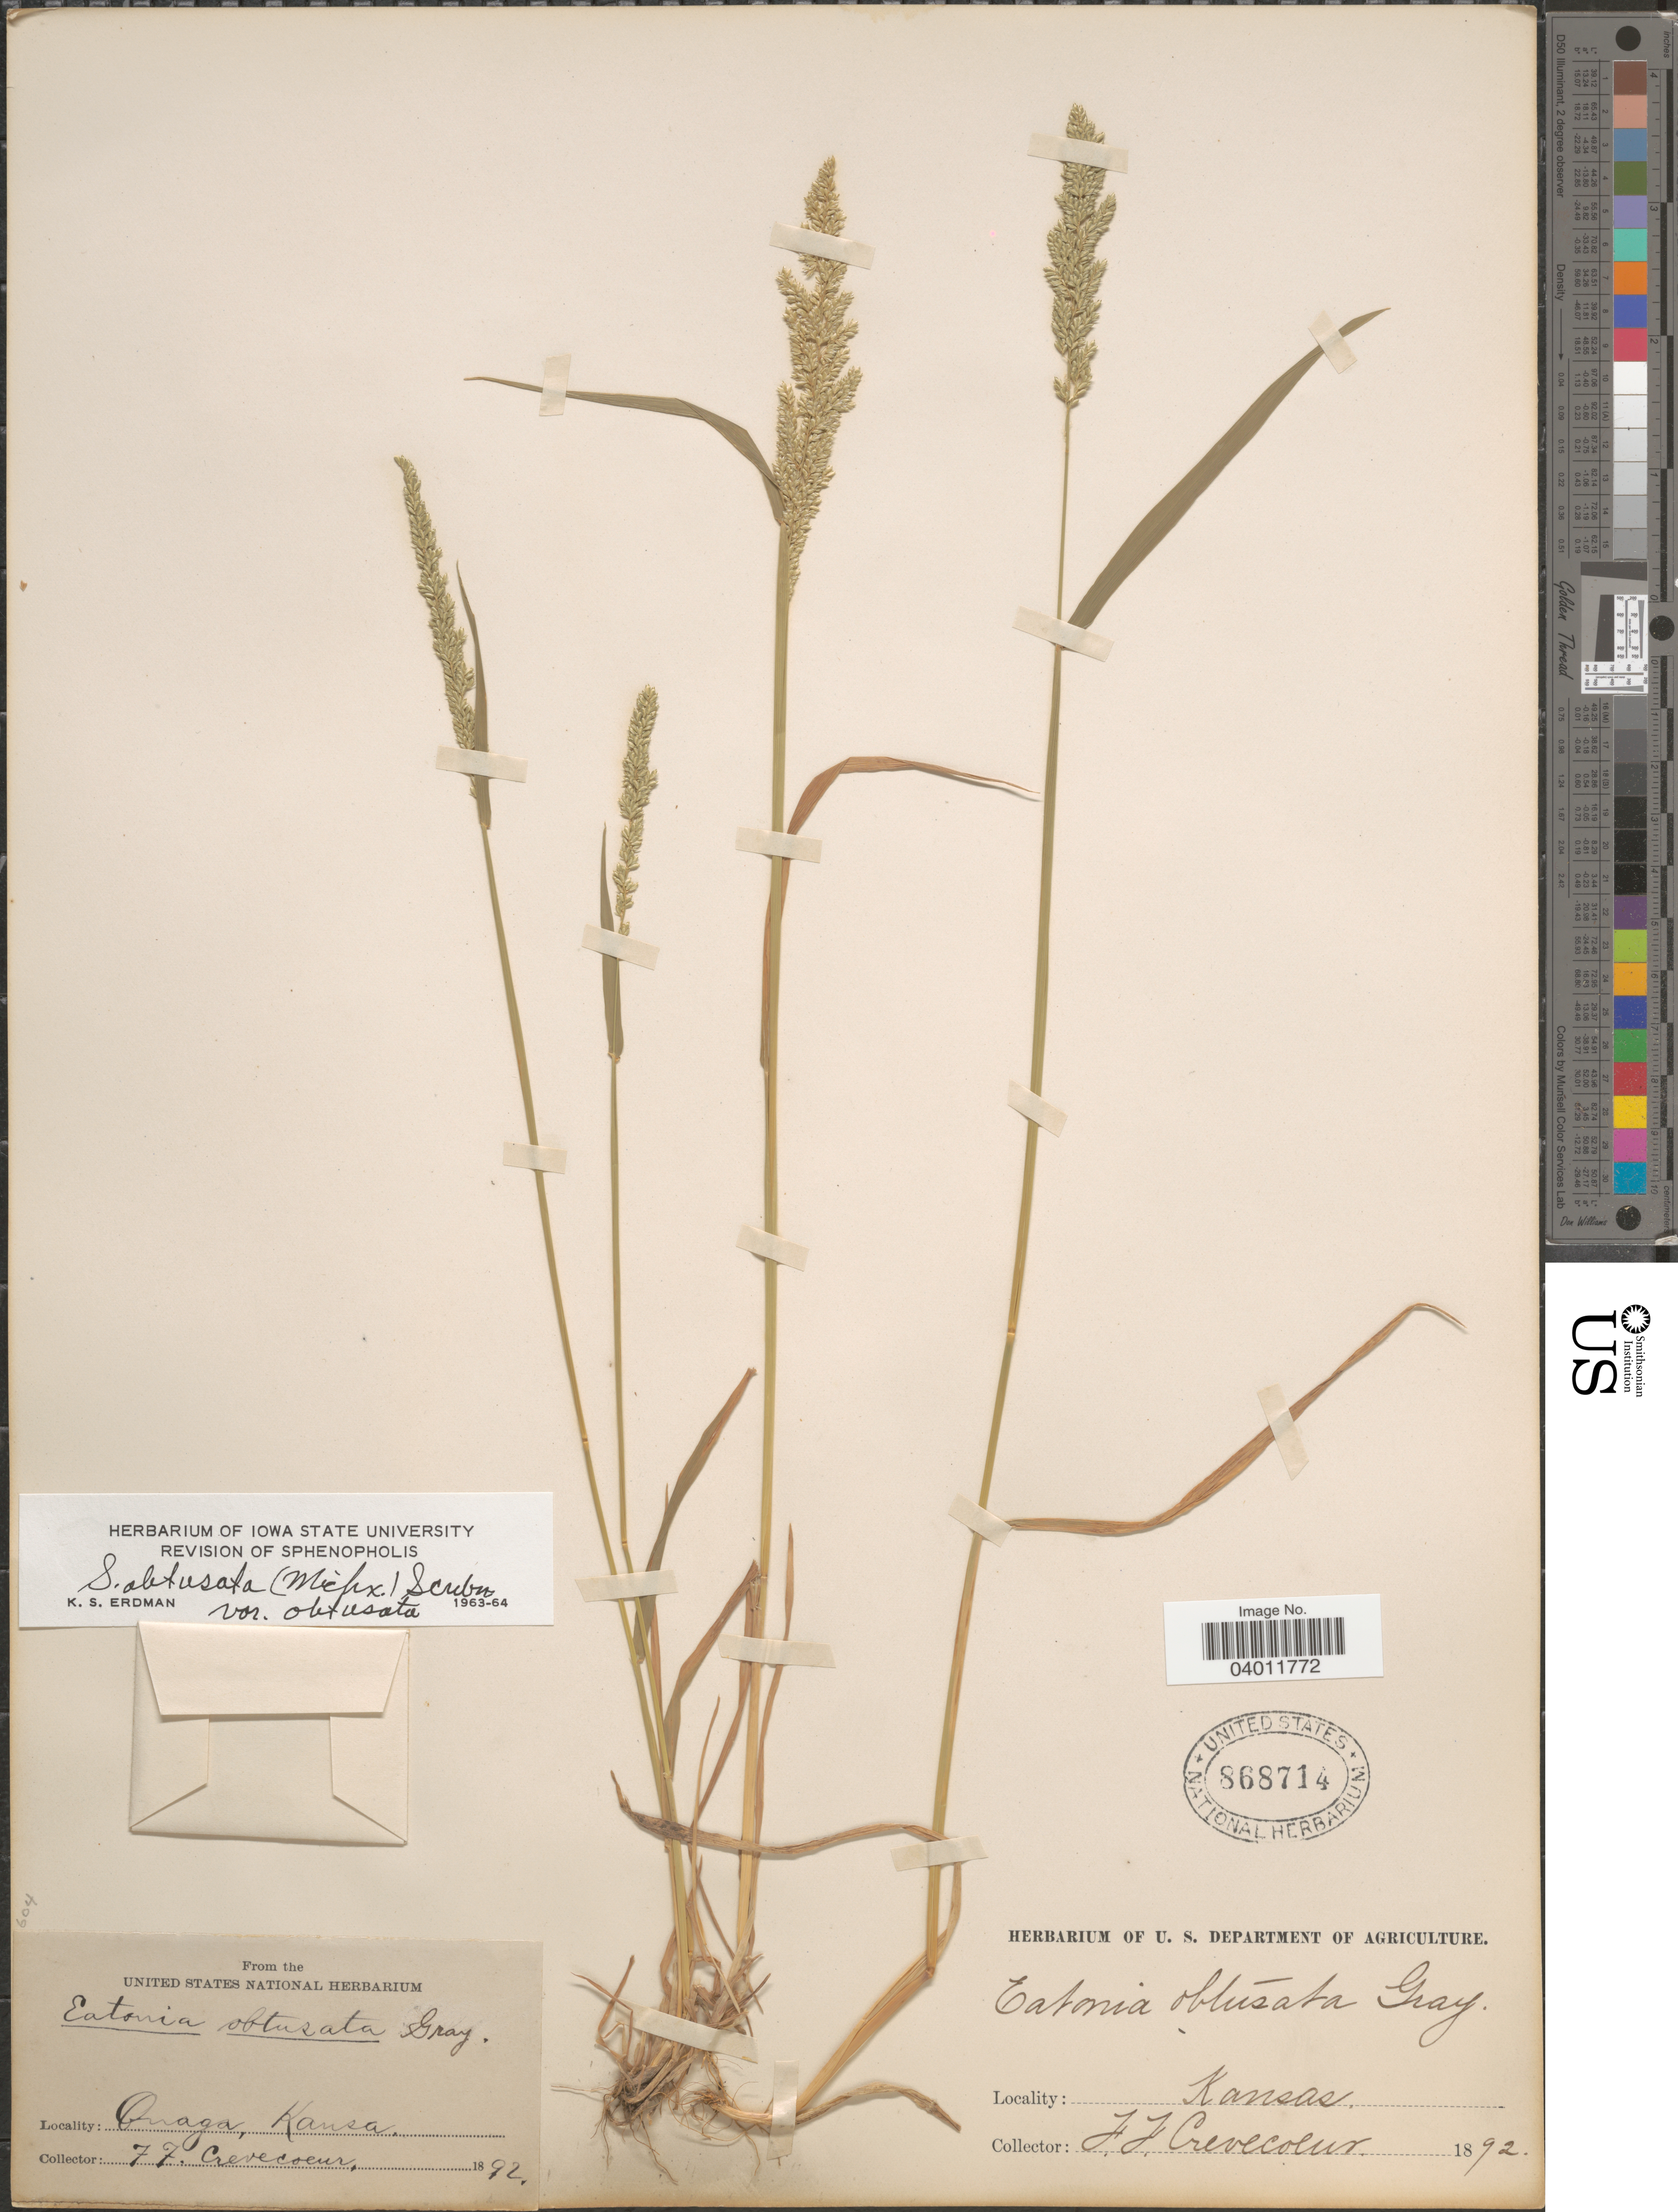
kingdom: Plantae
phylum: Tracheophyta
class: Liliopsida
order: Poales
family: Poaceae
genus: Sphenopholis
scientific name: Sphenopholis obtusata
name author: (Michx.) Scribn.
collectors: F. F. Crevecoeur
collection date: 1892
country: United States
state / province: Kansas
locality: Onaga.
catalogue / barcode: US 868714